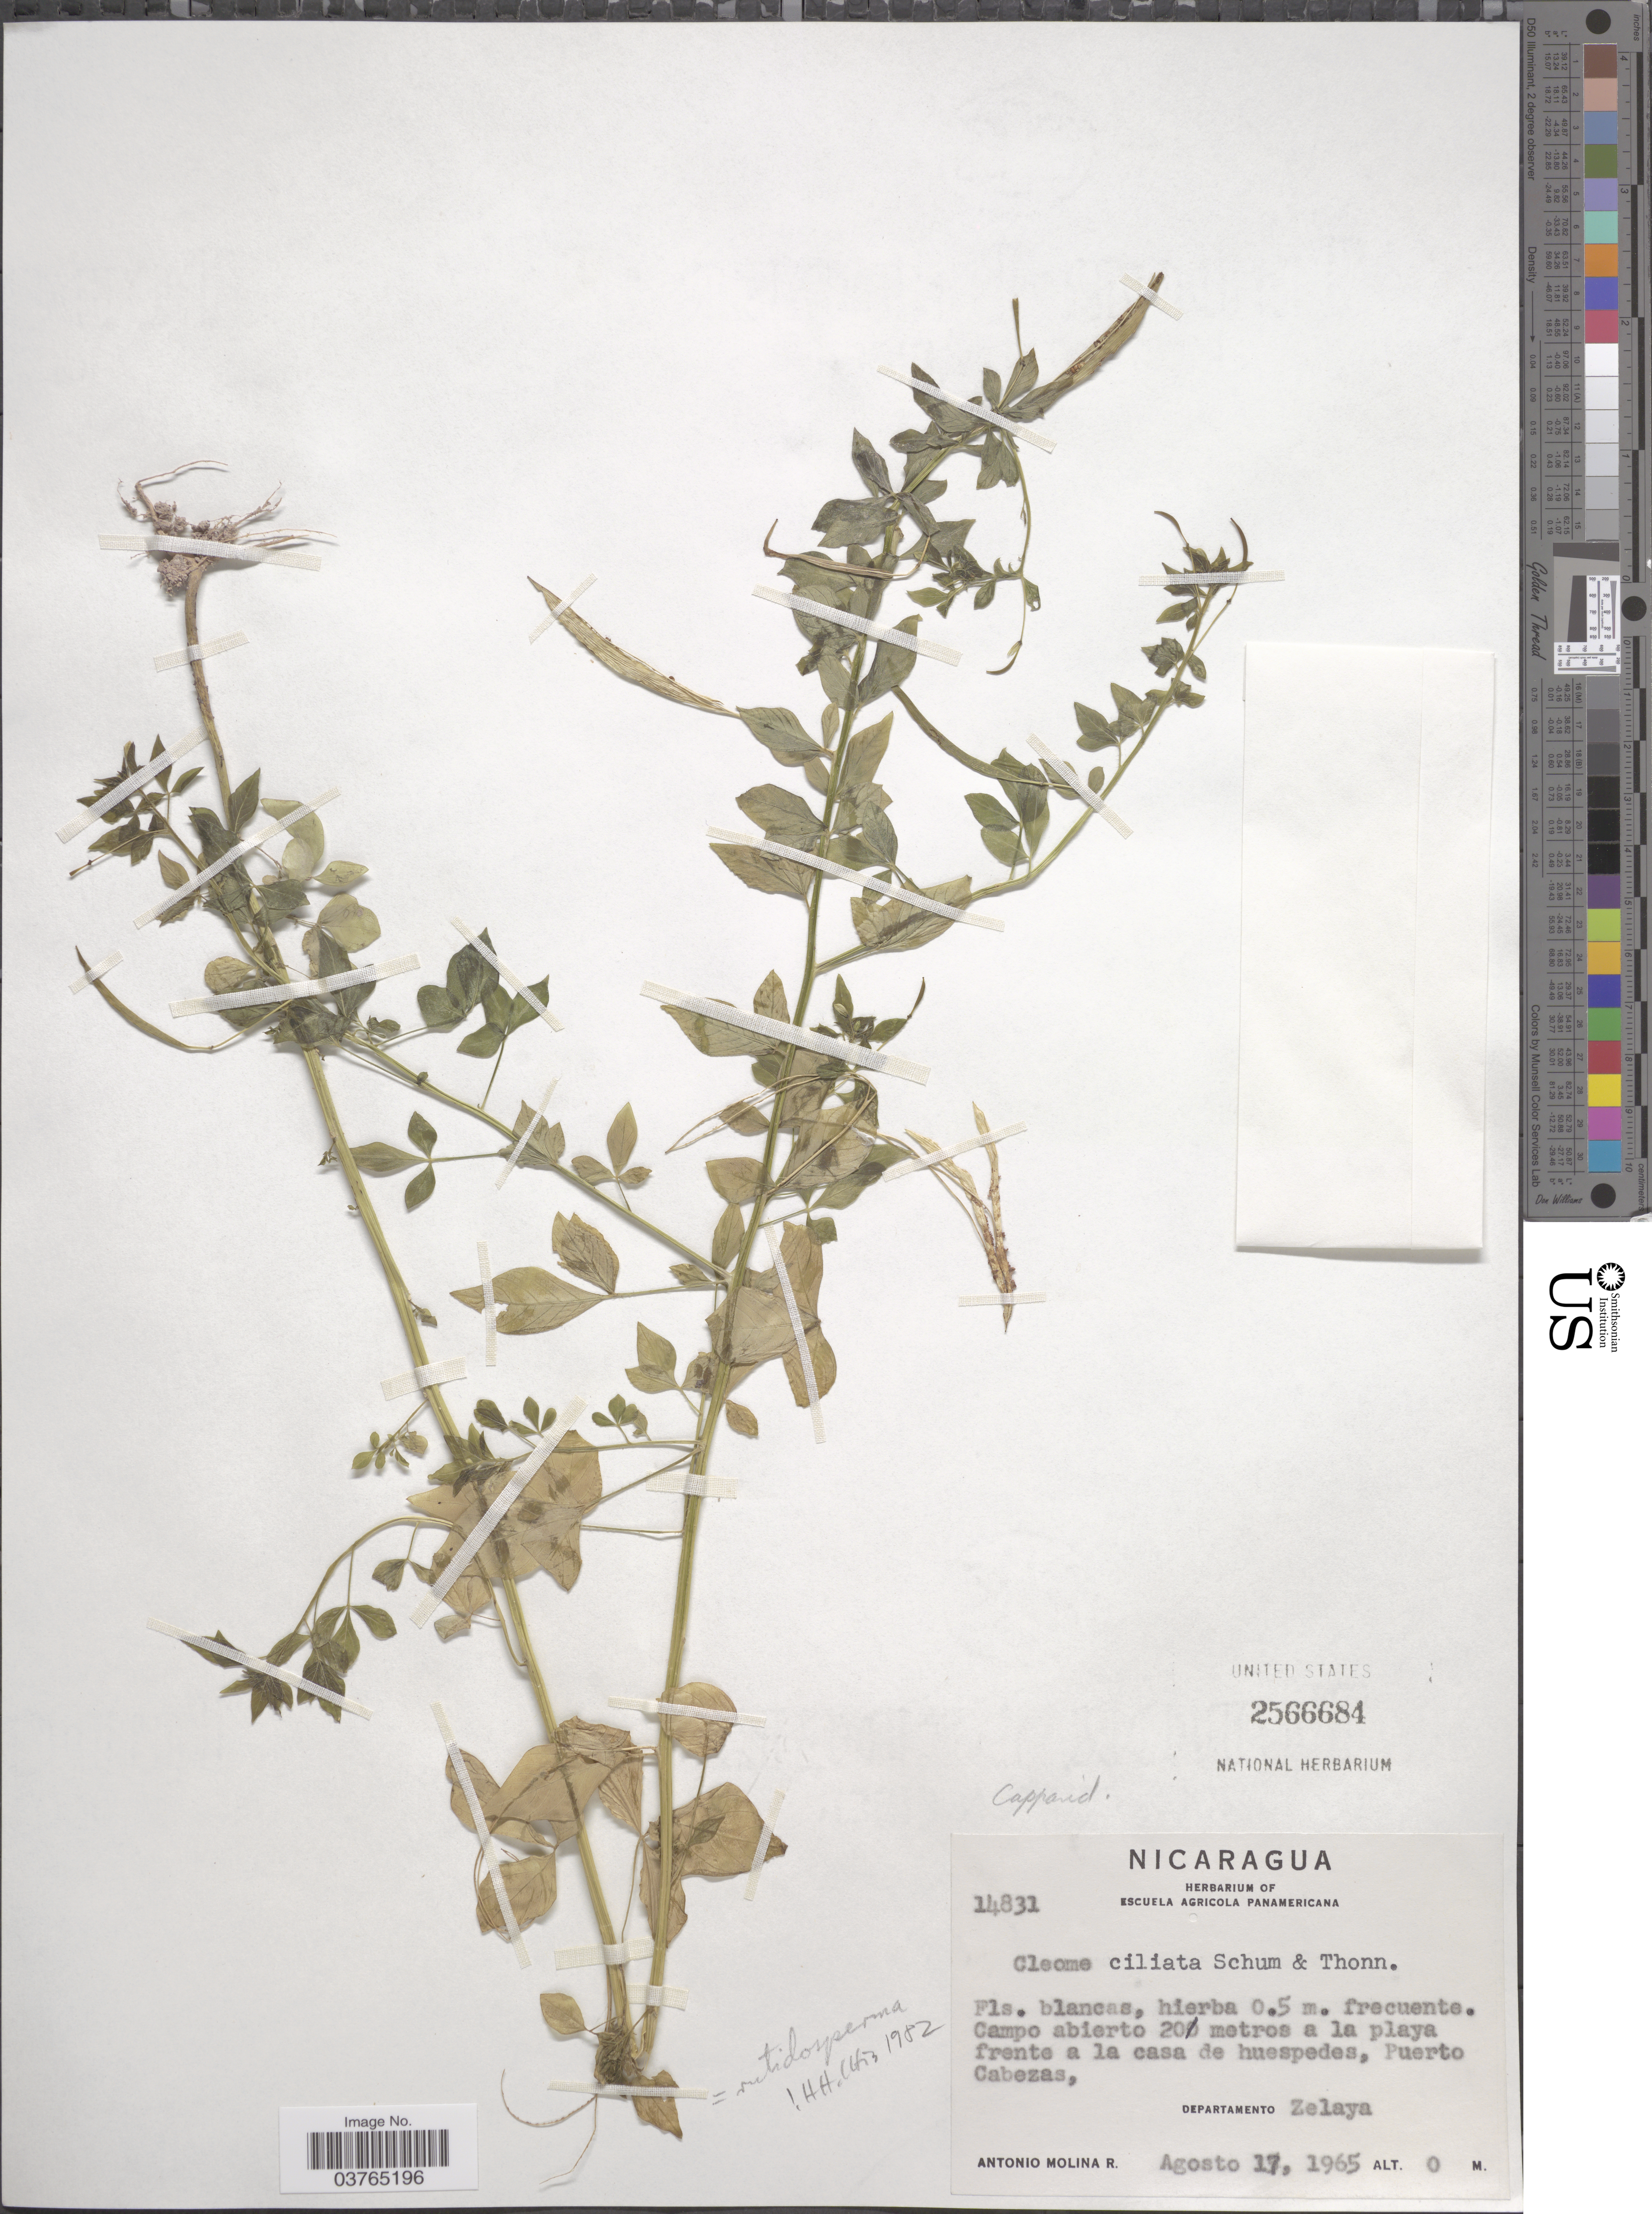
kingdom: Plantae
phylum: Tracheophyta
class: Magnoliopsida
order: Brassicales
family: Cleomaceae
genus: Sieruela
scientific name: Sieruela rutidosperma var. rutidosperma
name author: (DC.) Roalson & J.C. Hall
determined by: Strong, Mark T., (BOT), Smithsonian Institution - National Museum of Natural History (UNITED STATES)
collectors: A. Molina R.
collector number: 14831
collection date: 1965-08-17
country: Nicaragua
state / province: Atlántico Norte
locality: Puerto Cabezas, Departamento Zelaya.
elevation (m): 20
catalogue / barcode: US 2566684